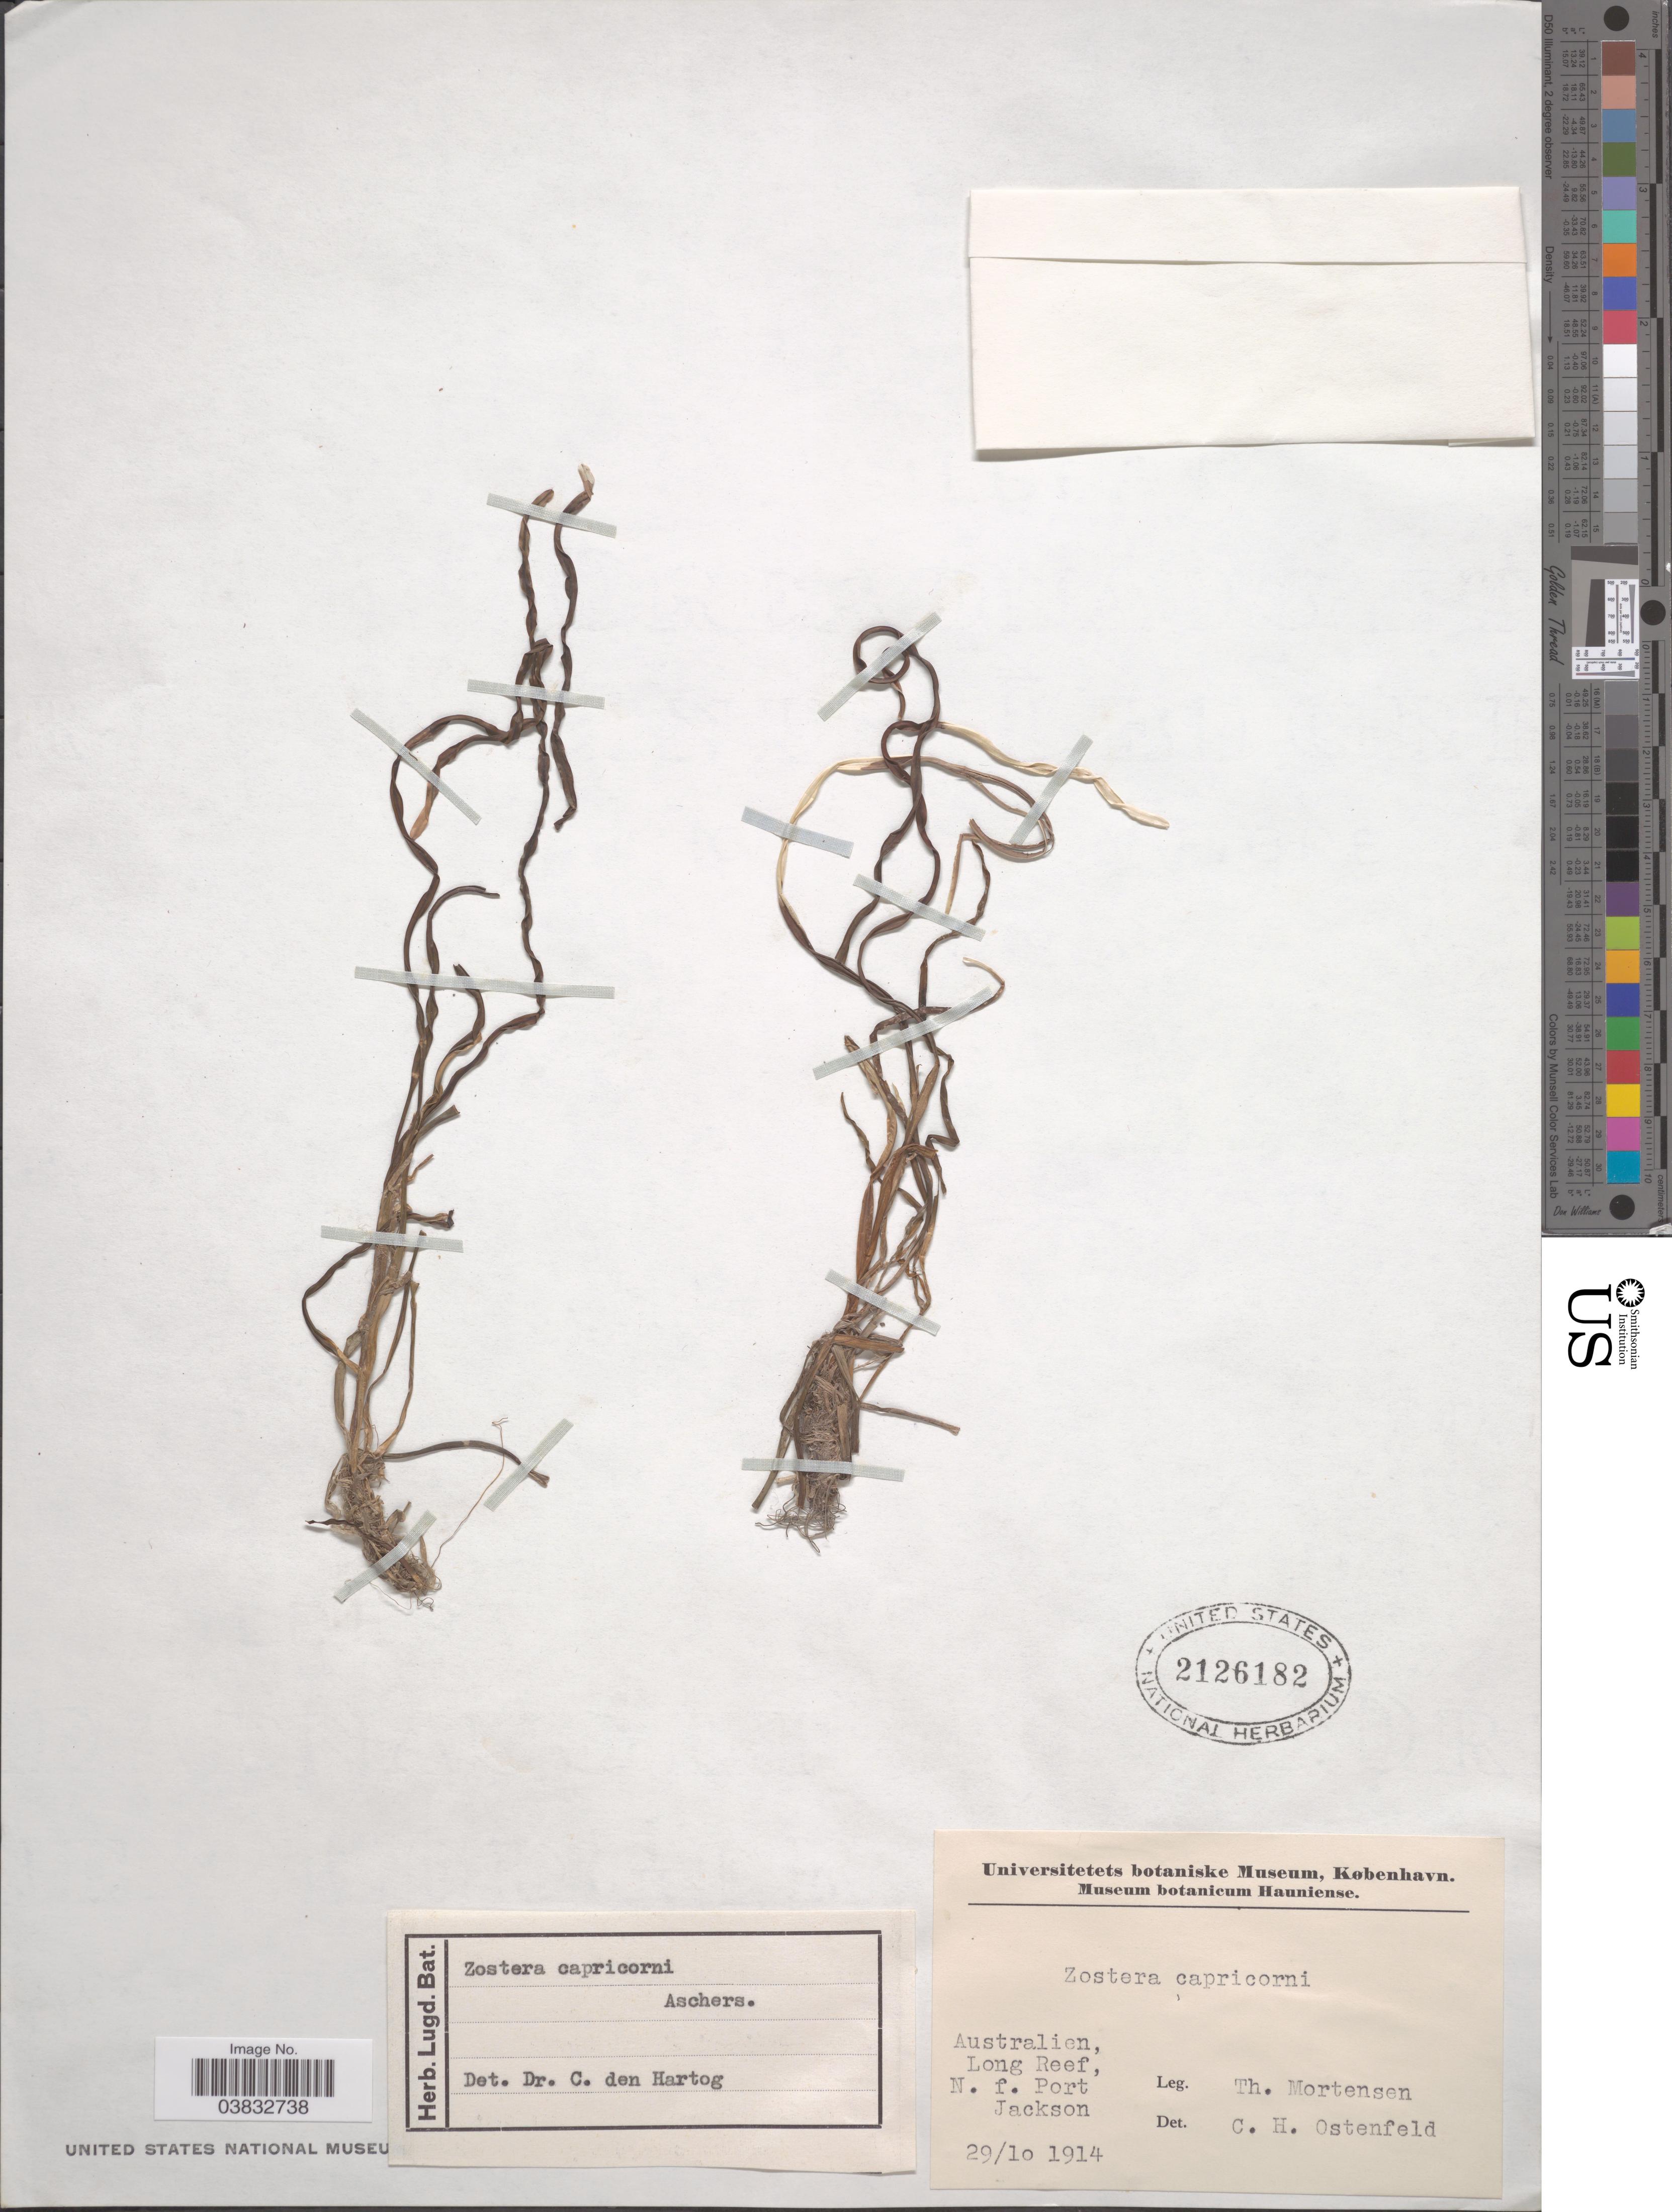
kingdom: Plantae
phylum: Tracheophyta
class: Liliopsida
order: Alismatales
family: Zosteraceae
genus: Zostera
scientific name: Zostera capricorni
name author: Asch.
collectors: T. Mortensen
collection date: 1914-10-29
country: Australia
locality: Australien, Long Reef, N. f. Port. Jackson.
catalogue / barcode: US 2126182